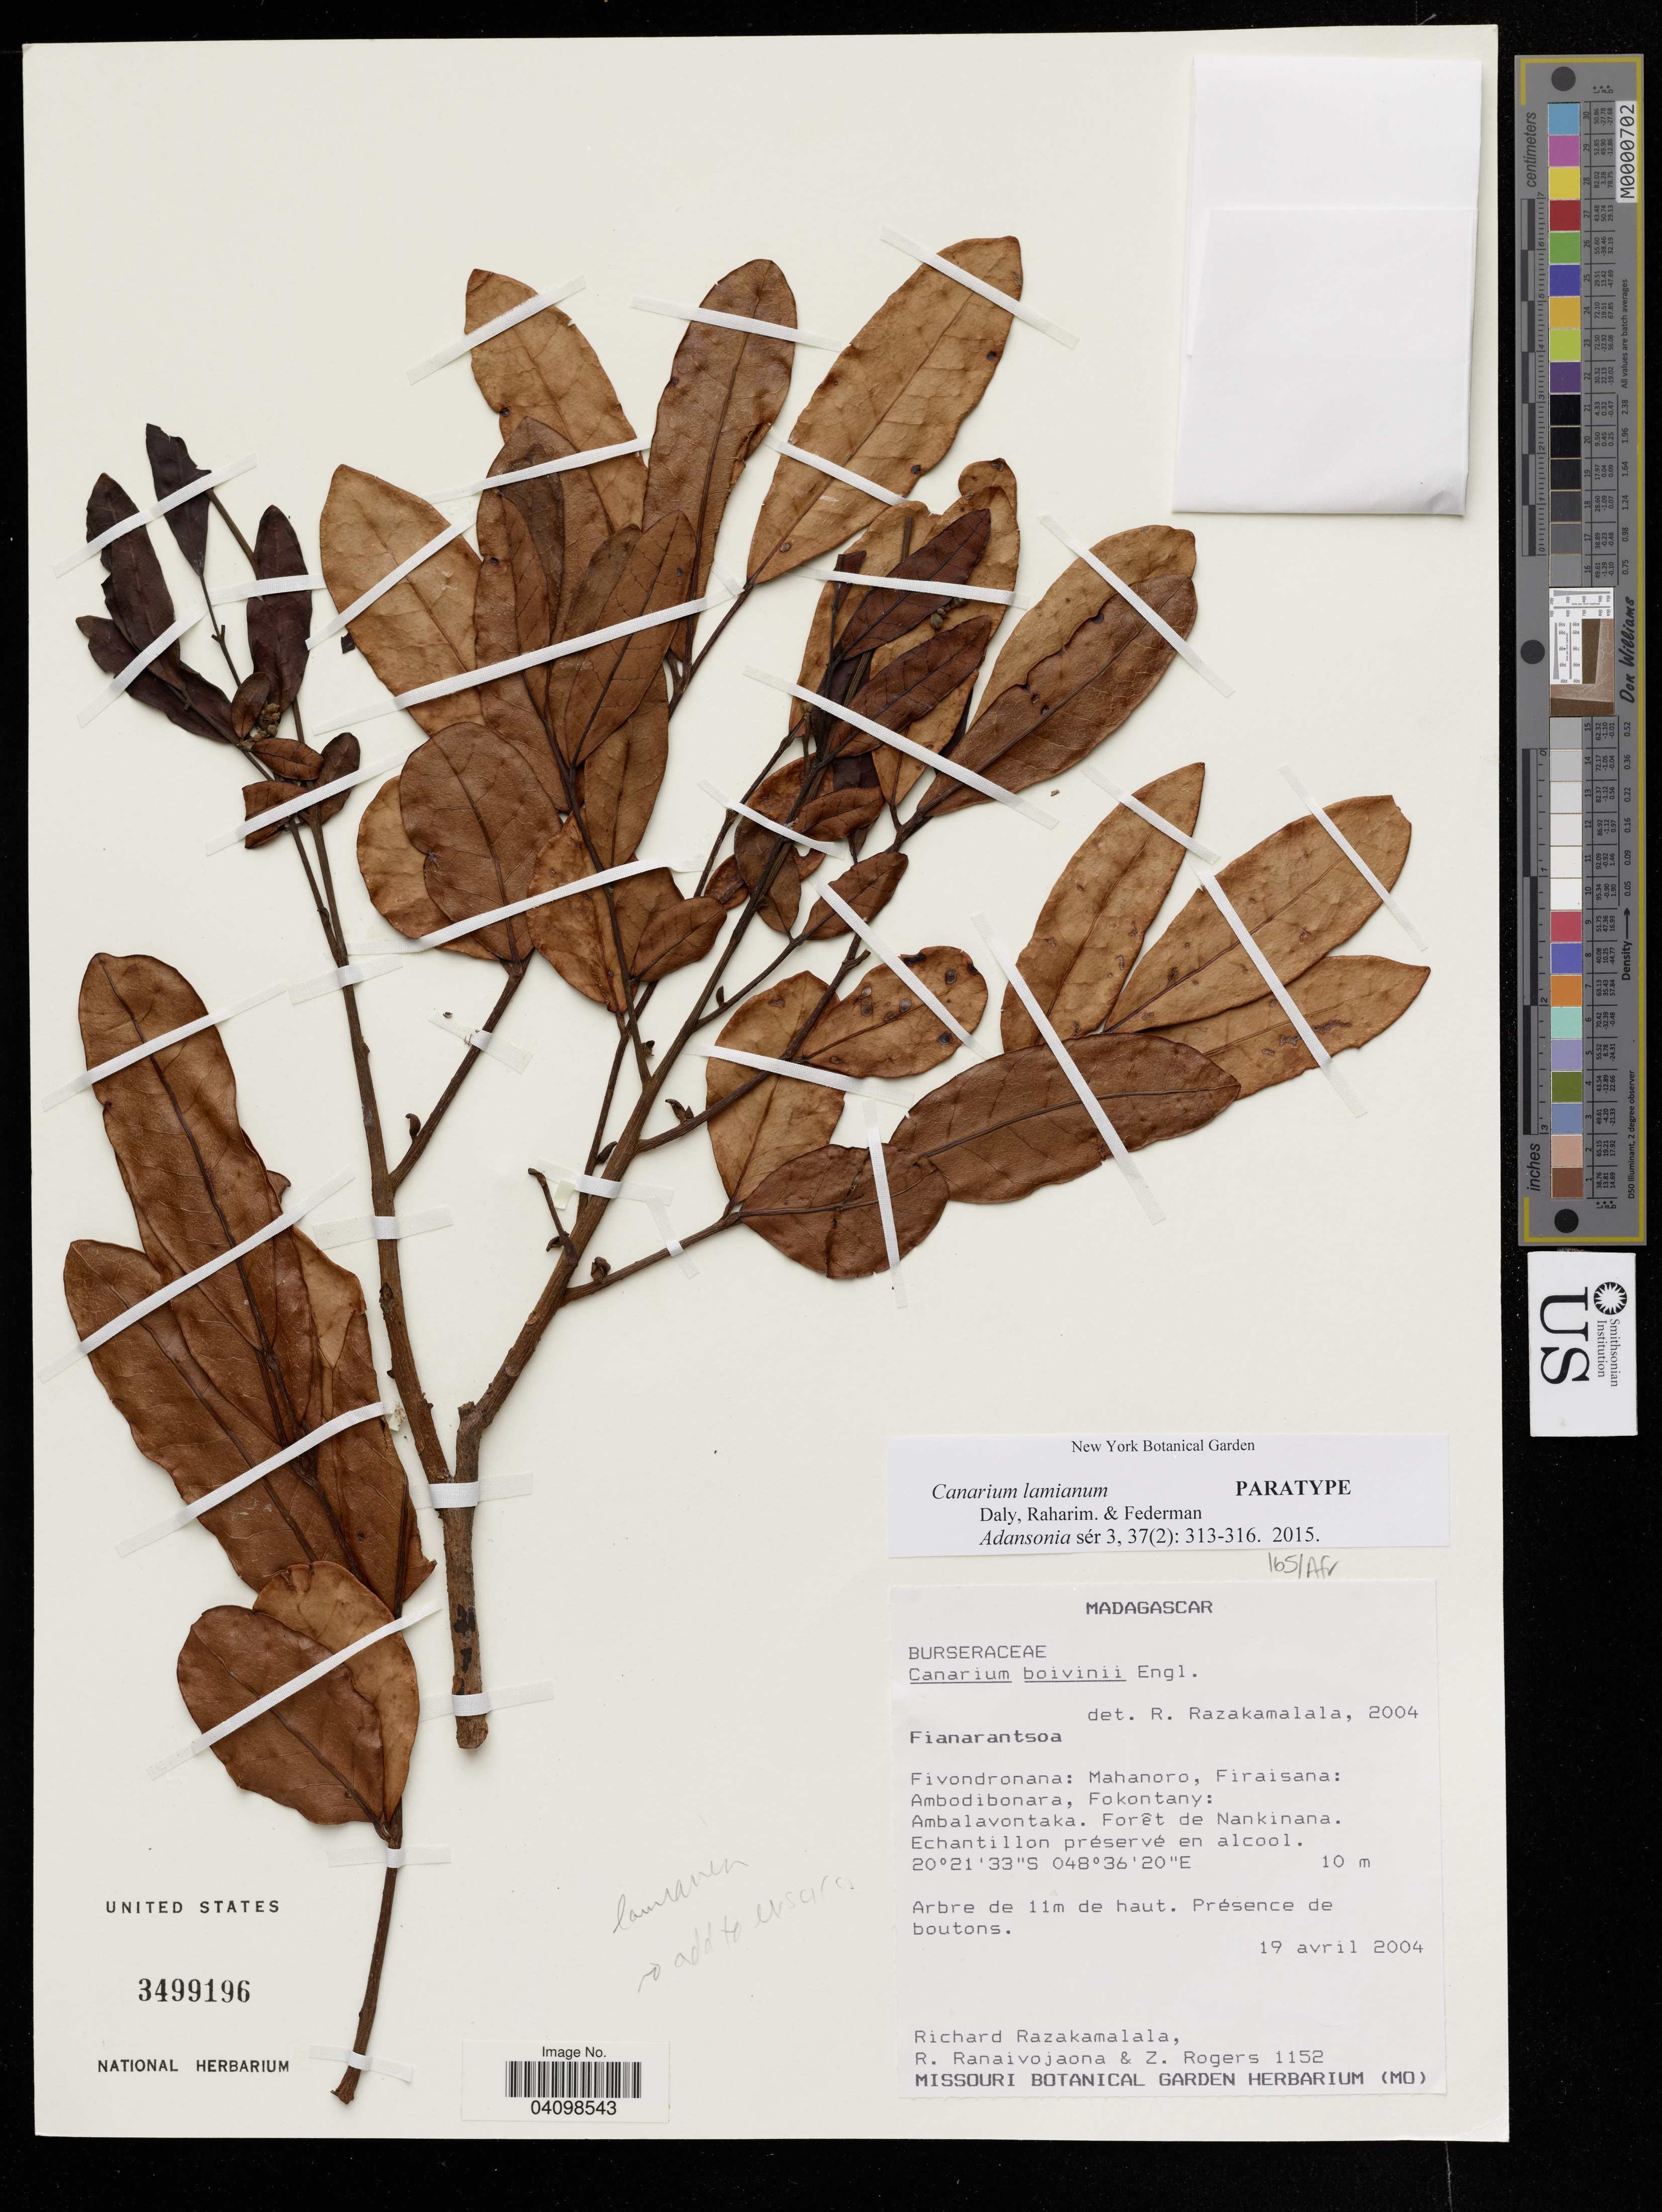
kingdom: Plantae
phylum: Tracheophyta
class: Magnoliopsida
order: Sapindales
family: Burseraceae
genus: Canarium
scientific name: Canarium lamianum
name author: Daly et al.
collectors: R. Razakamalala & R. Ranaivojaona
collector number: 1152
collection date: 2004-04-19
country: Madagascar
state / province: Fianarantsoa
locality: Fivondronana: Mahanoro, Firaisana: Ambodibonara, Fokontany: Ambalavontaka; Forêt de Nankinana, Enchantillon préservé en alcool.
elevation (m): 10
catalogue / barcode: US 3499196